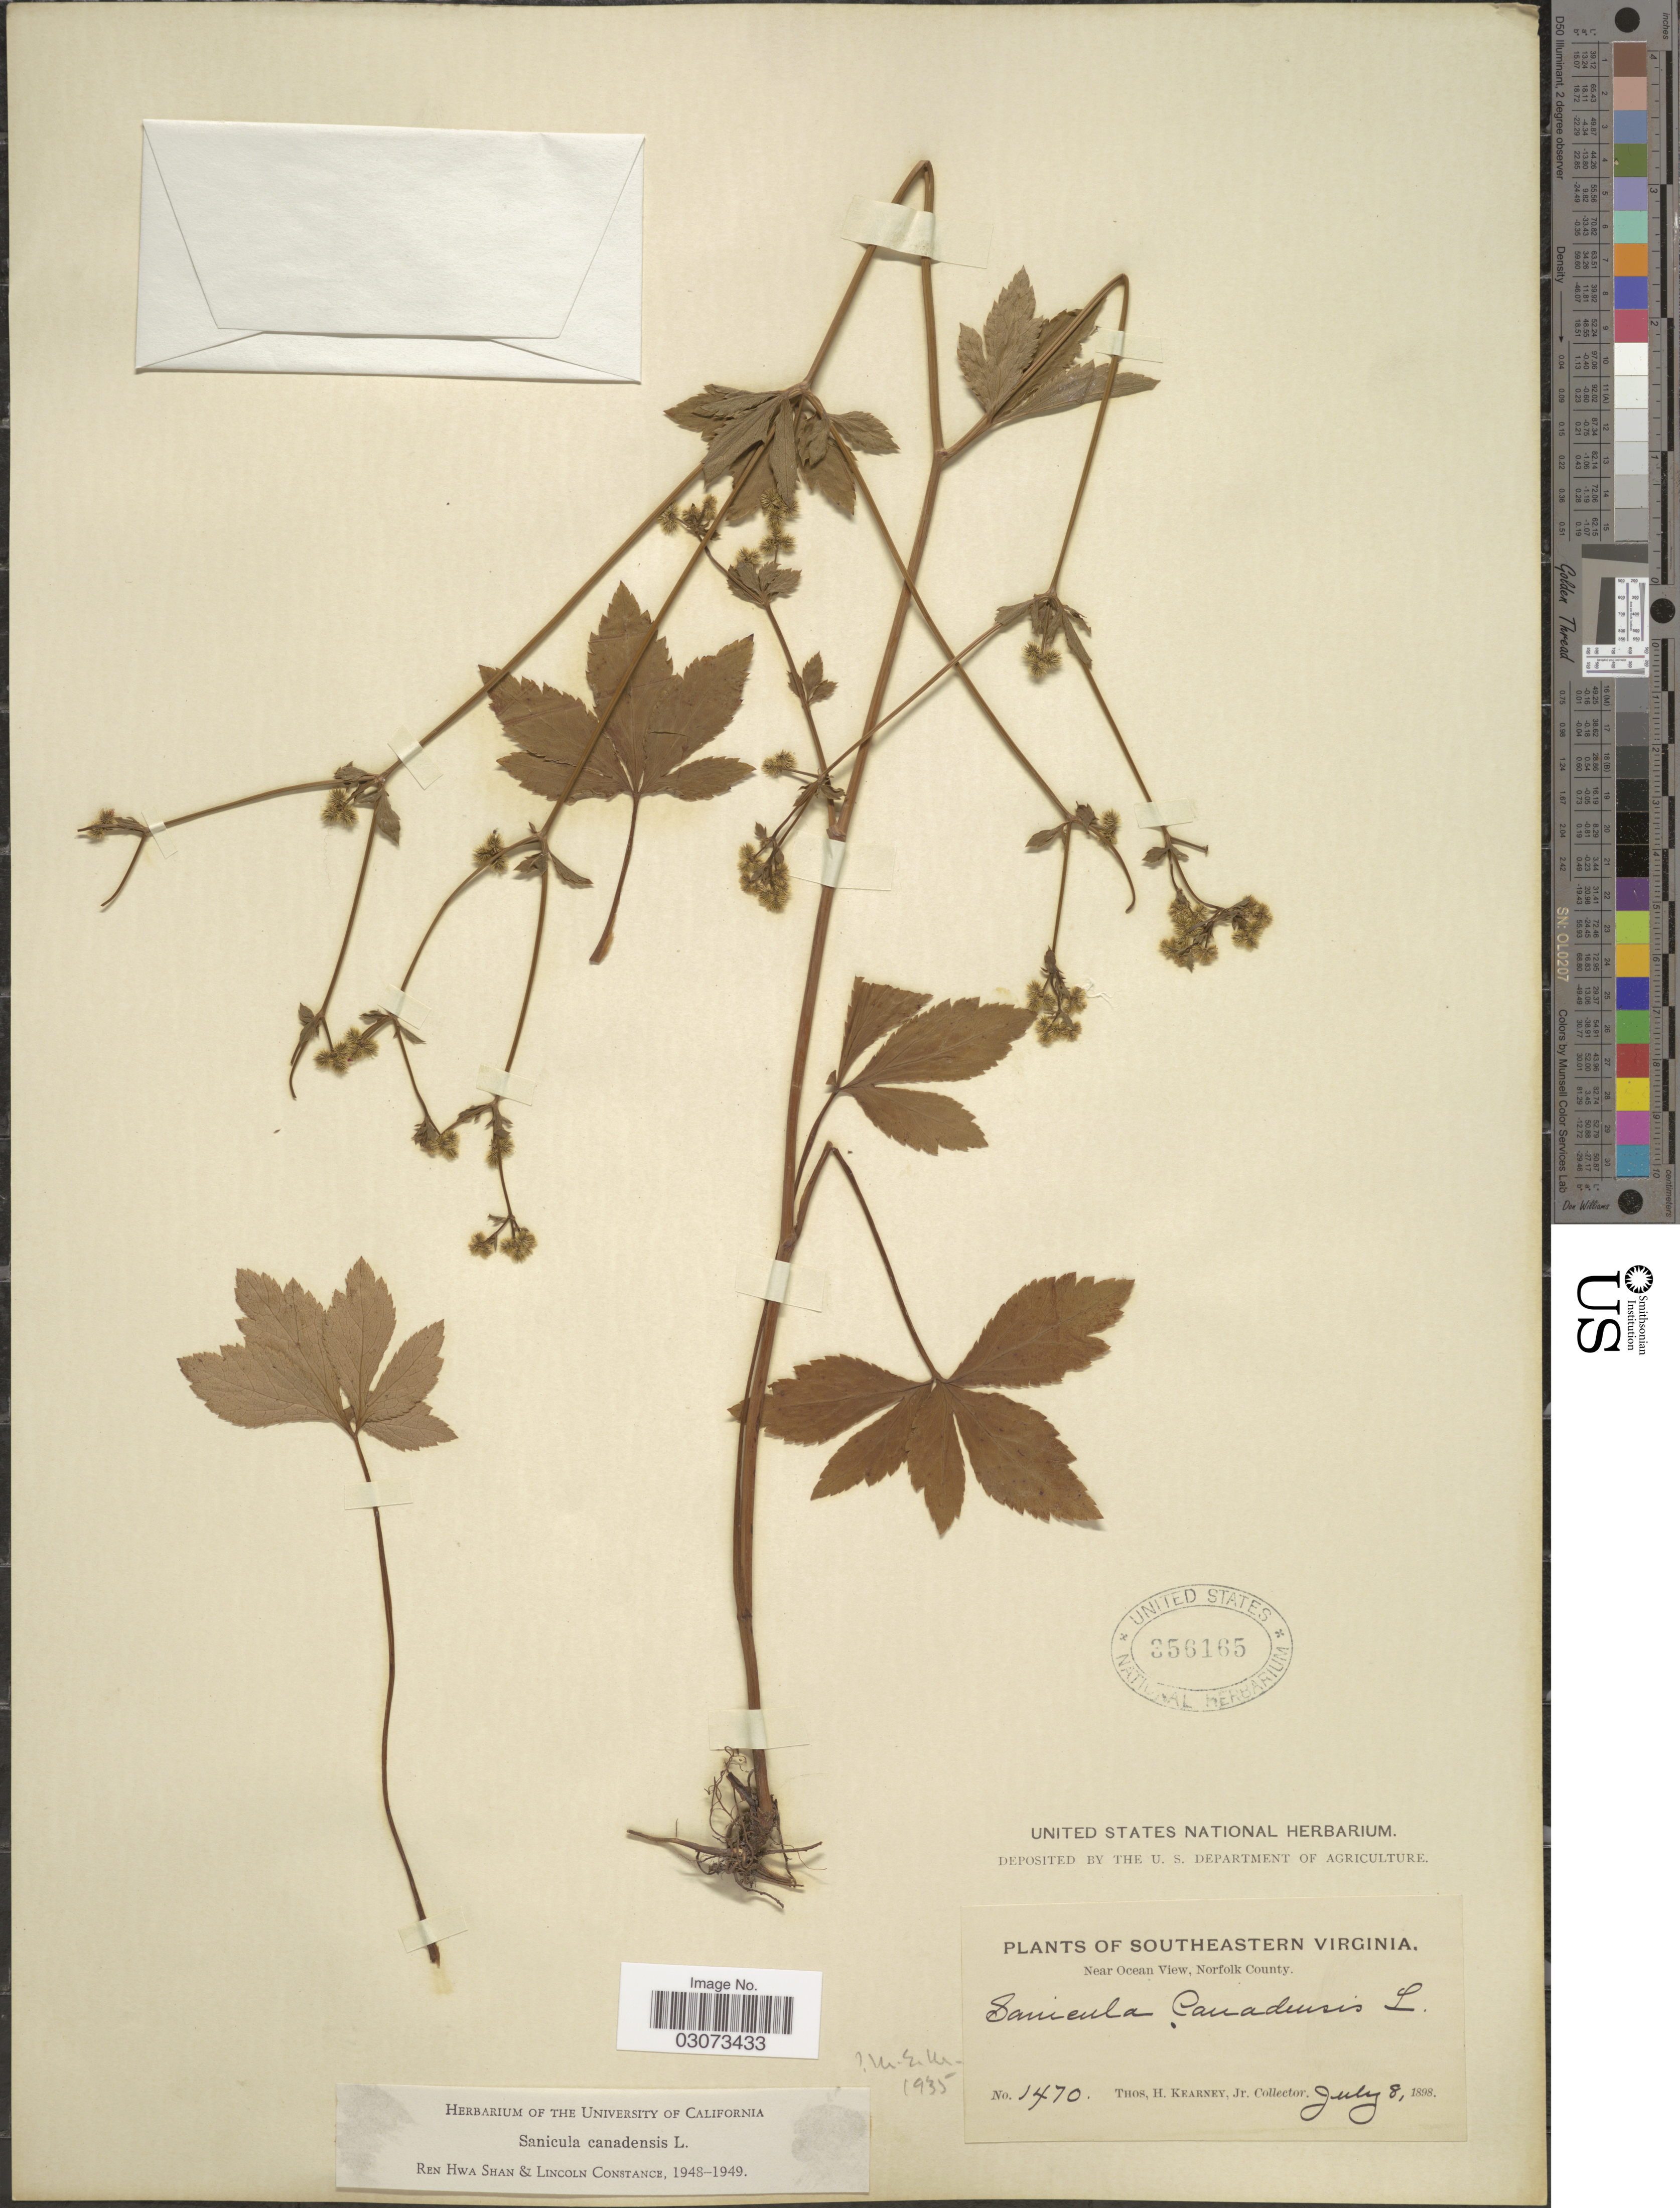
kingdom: Plantae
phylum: Tracheophyta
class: Magnoliopsida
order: Apiales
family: Apiaceae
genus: Sanicula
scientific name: Sanicula canadensis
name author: L.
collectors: T. H. Kearney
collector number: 1470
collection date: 1898-07-08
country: United States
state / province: Virginia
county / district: City of Norfolk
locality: Southeastern Virginia. Near Ocean View, Norfolk County.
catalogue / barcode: US 356165